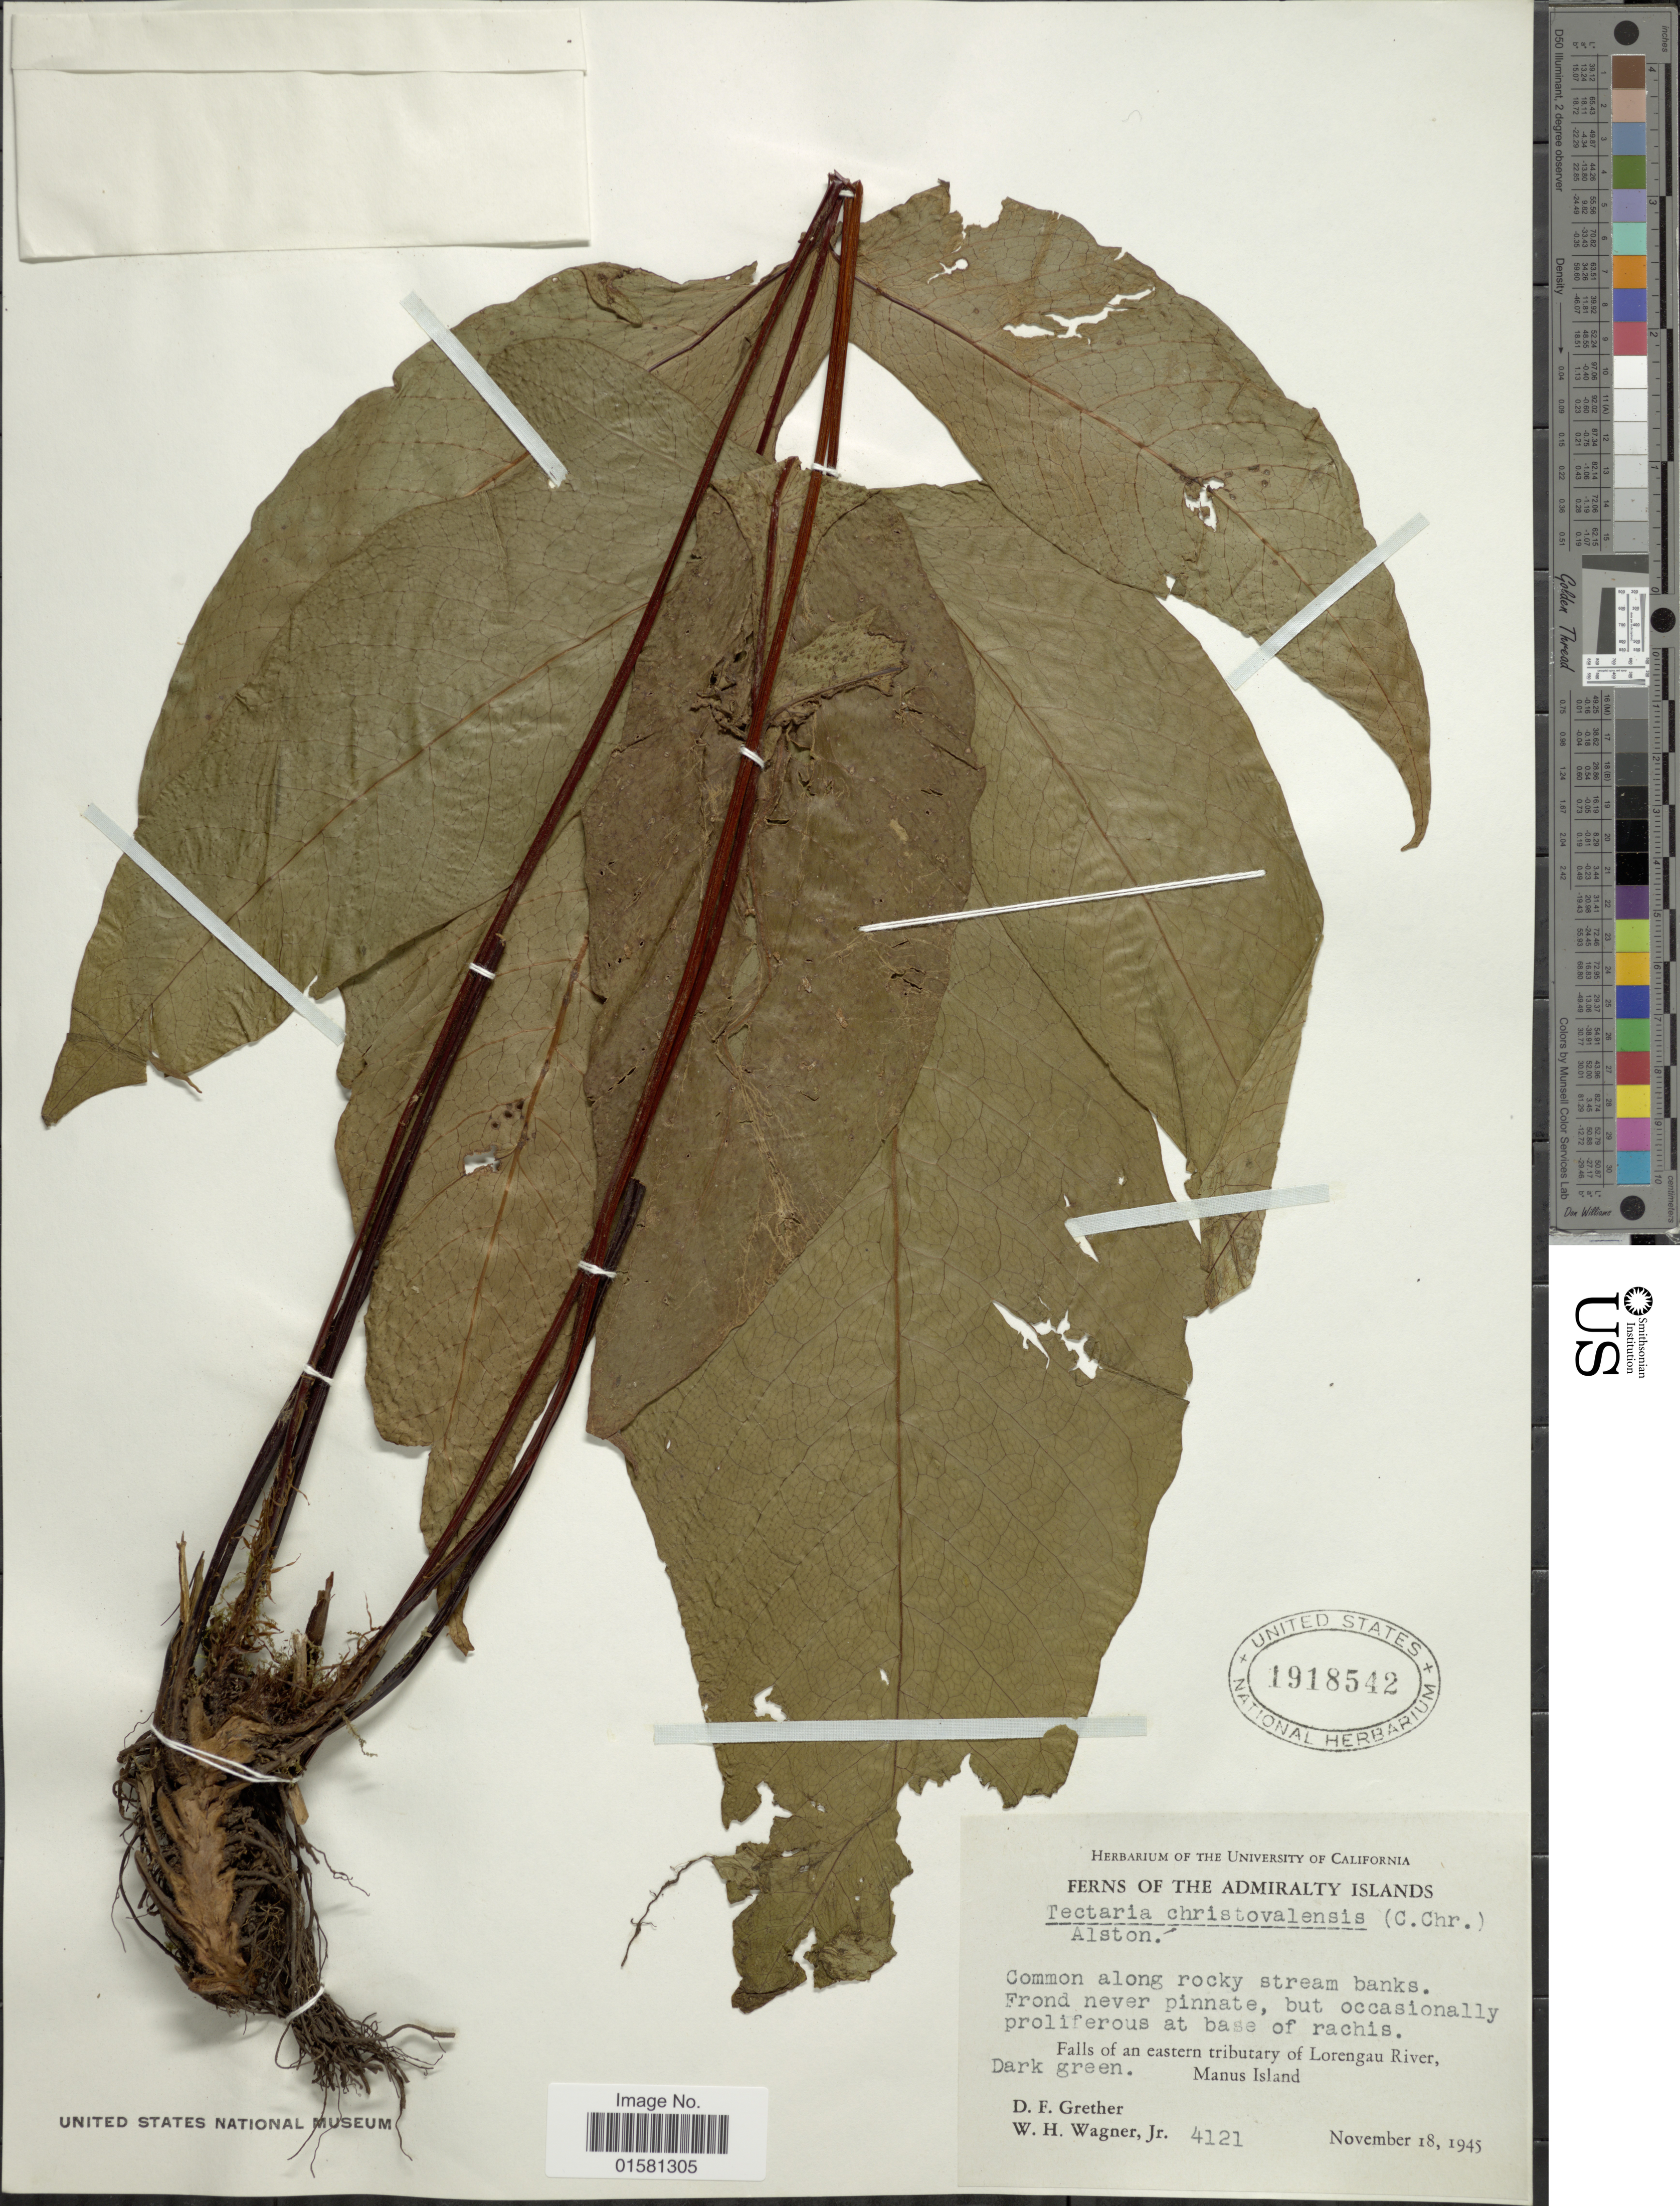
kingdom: Plantae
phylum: Tracheophyta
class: Polypodiopsida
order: Polypodiales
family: Tectariaceae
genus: Tectaria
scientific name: Tectaria christovalensis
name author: (C. Chr.) Alston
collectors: D. F. Grether & W. H. Wagner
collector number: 4121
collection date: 1945-08-18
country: Papua New Guinea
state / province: Manus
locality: Admiralty Islands, Falls of an eastern tributary of Lorengau River, Manus island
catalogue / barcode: US 1918542